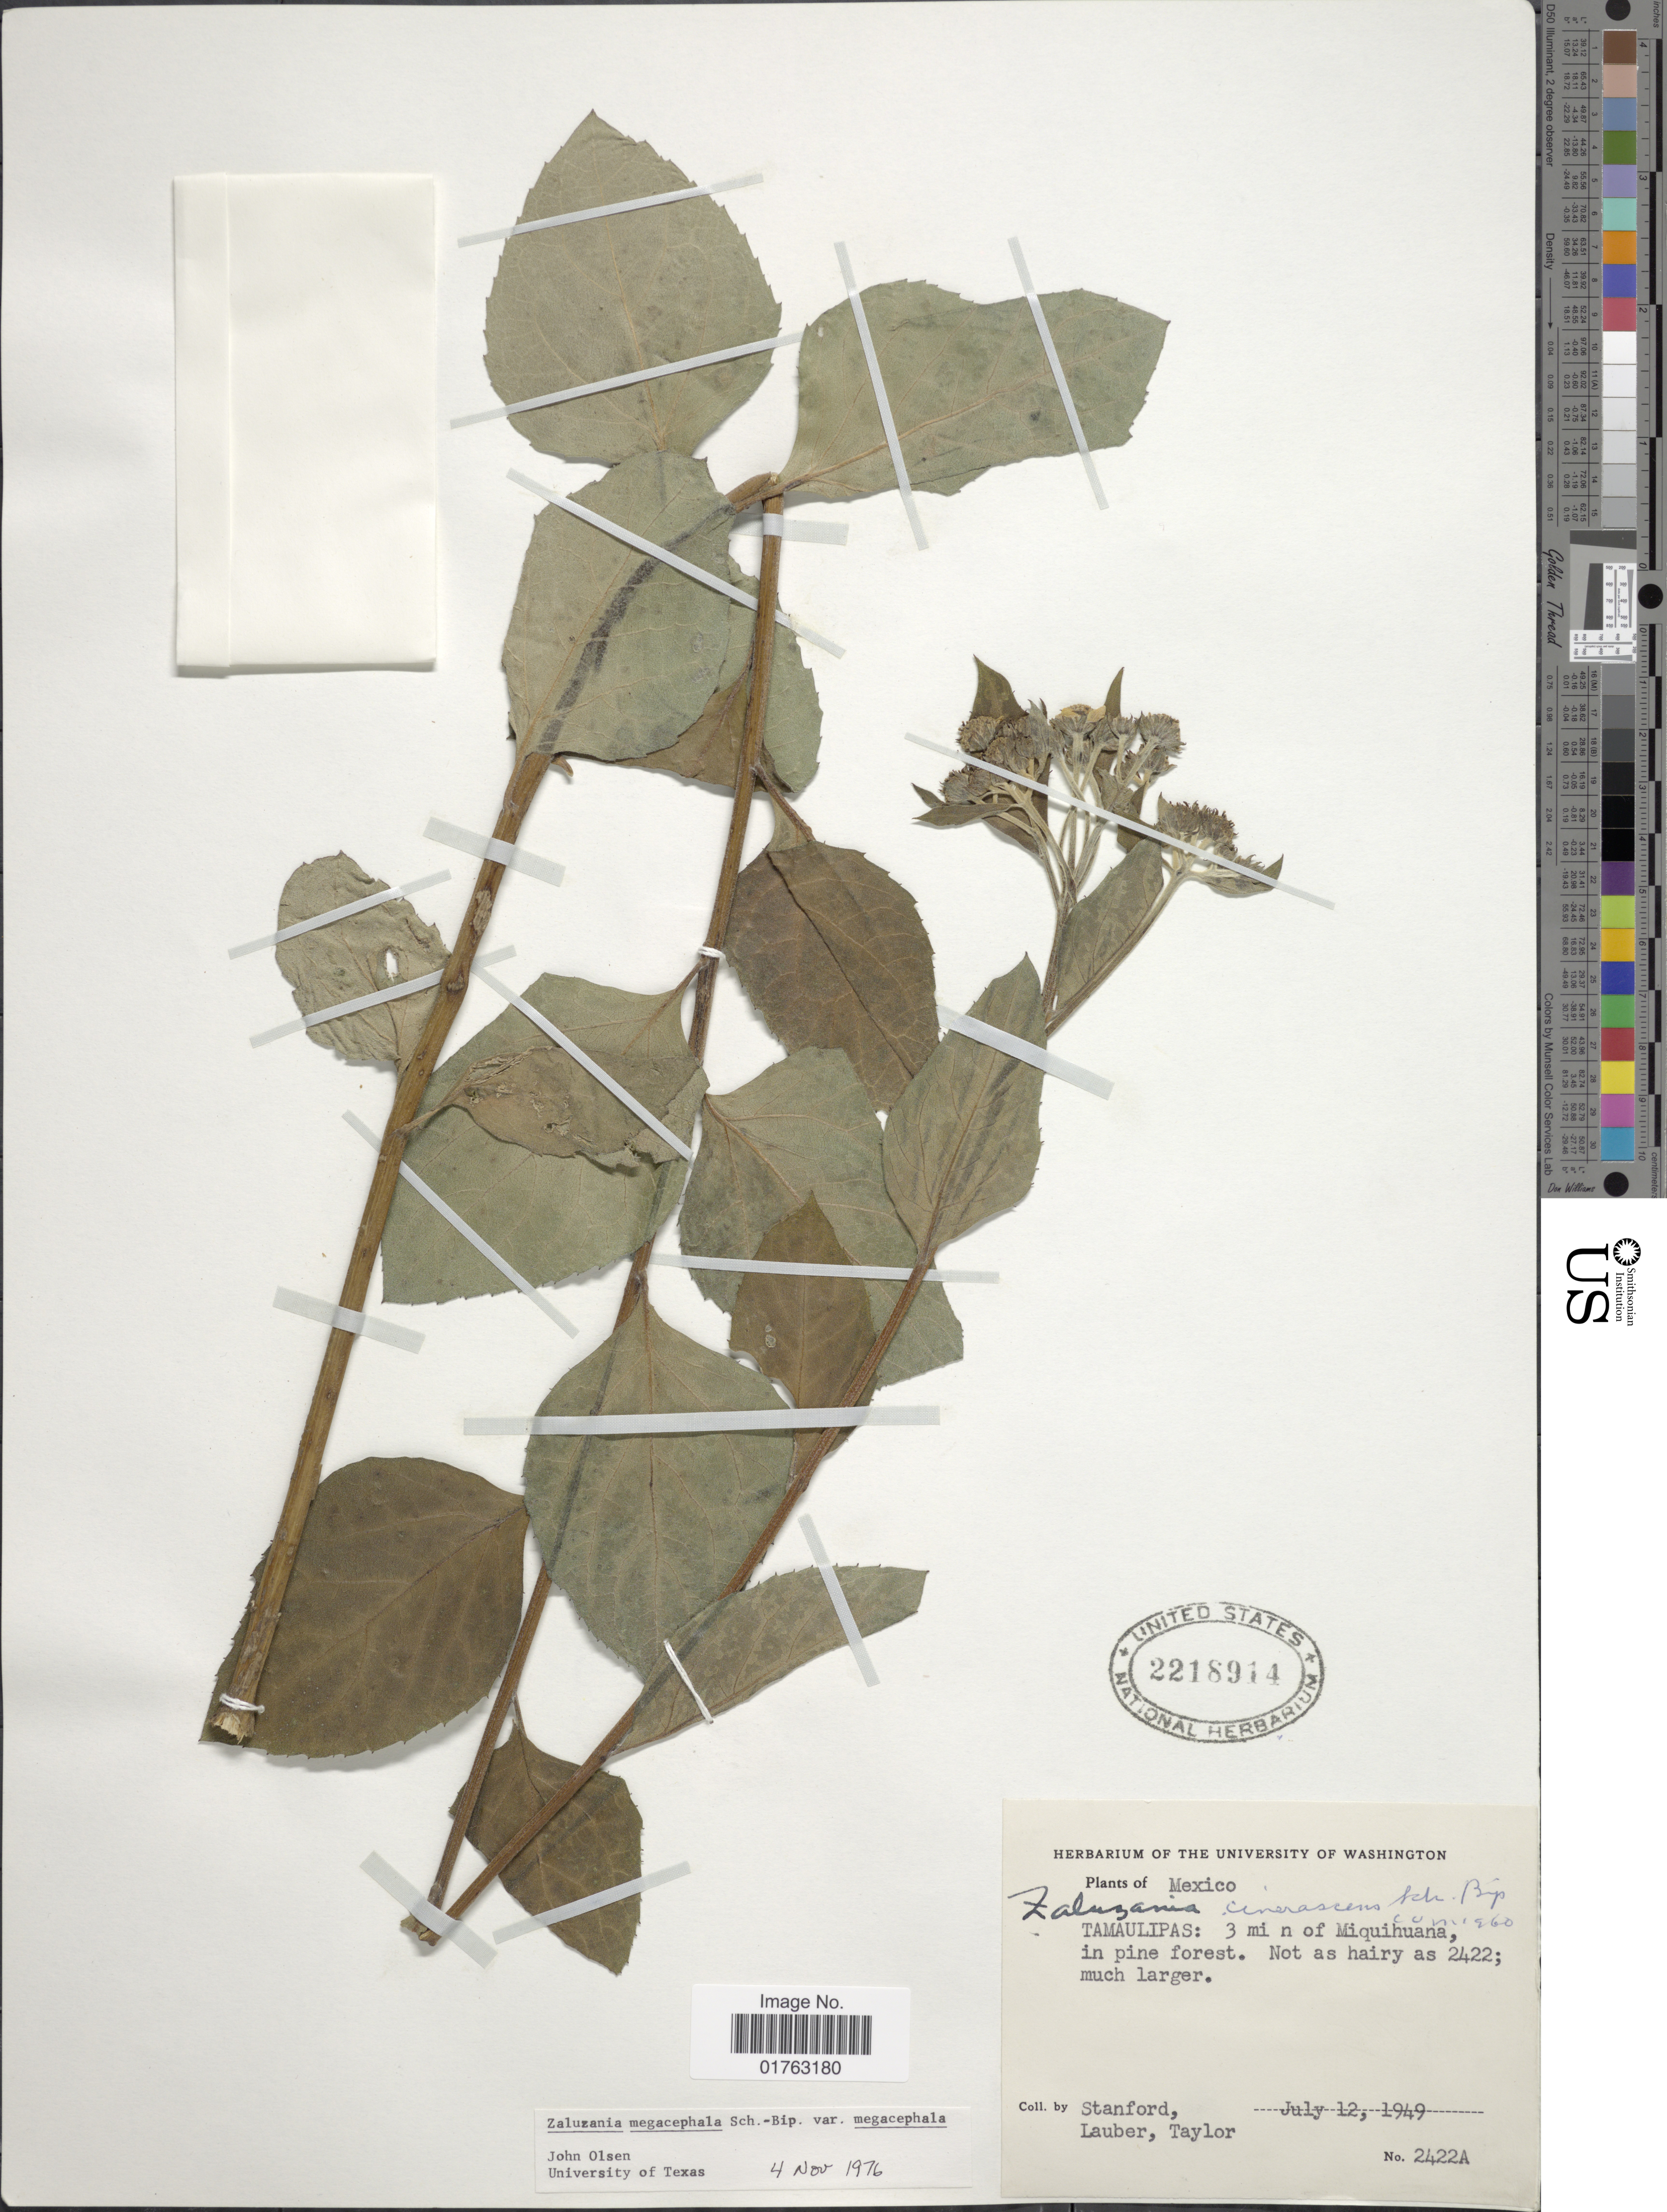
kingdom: Plantae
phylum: Tracheophyta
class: Magnoliopsida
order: Asterales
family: Asteraceae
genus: Zaluzania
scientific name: Zaluzania megacephala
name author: Sch. Bip.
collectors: -. Stanford, Lauber, -- & -- Taylor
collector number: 2422A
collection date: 1949-07-12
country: Mexico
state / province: Tamaulipas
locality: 3 mi. n of Miquihuana in pine forest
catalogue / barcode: US 2218914